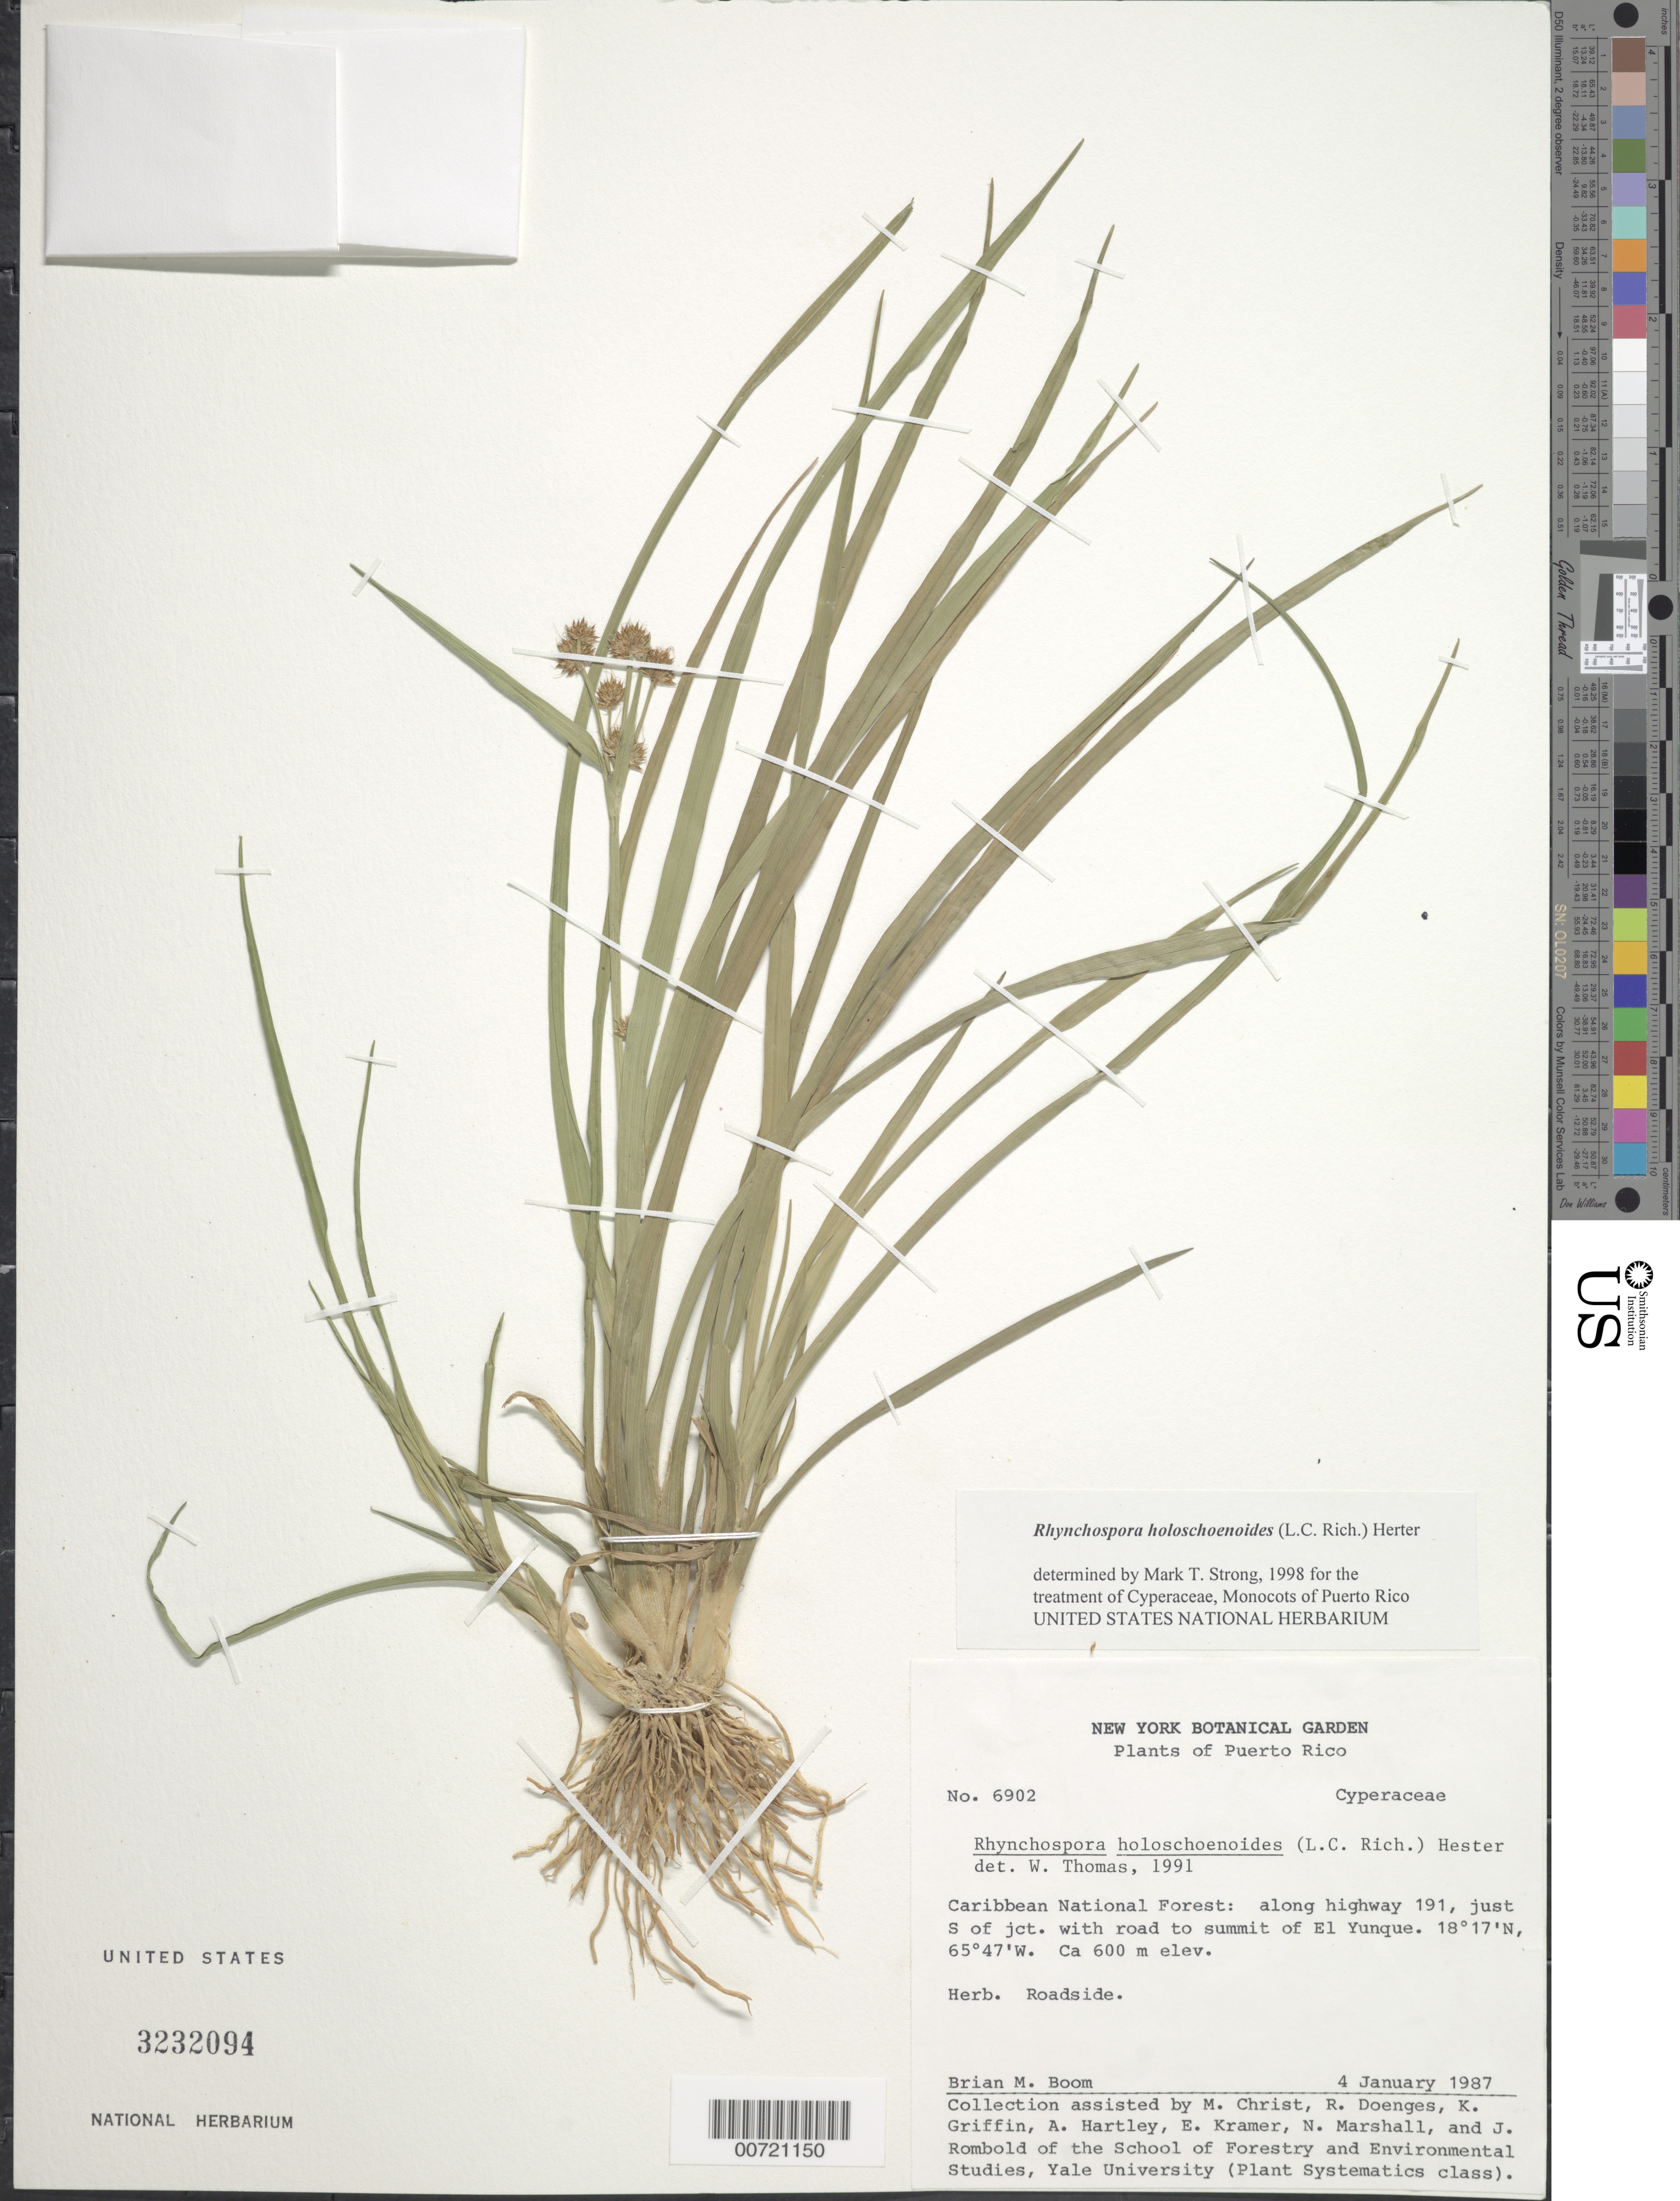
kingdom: Plantae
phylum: Tracheophyta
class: Liliopsida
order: Poales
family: Cyperaceae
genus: Rhynchospora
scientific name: Rhynchospora holoschoenoides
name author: (Rich.) Herter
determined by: Strong, M. T., (US), Smithsonian Institution - National Museum of Natural History (UNITED STATES)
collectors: B. M. Boom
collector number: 6902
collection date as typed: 04 Jan 1987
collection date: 1987-01-04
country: Puerto Rico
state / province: Río Grande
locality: Caribbean National Forest, along Hwy 191, just S of jct. With road to summit of El Yunque.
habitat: Roadside.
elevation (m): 600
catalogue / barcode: US 3232094